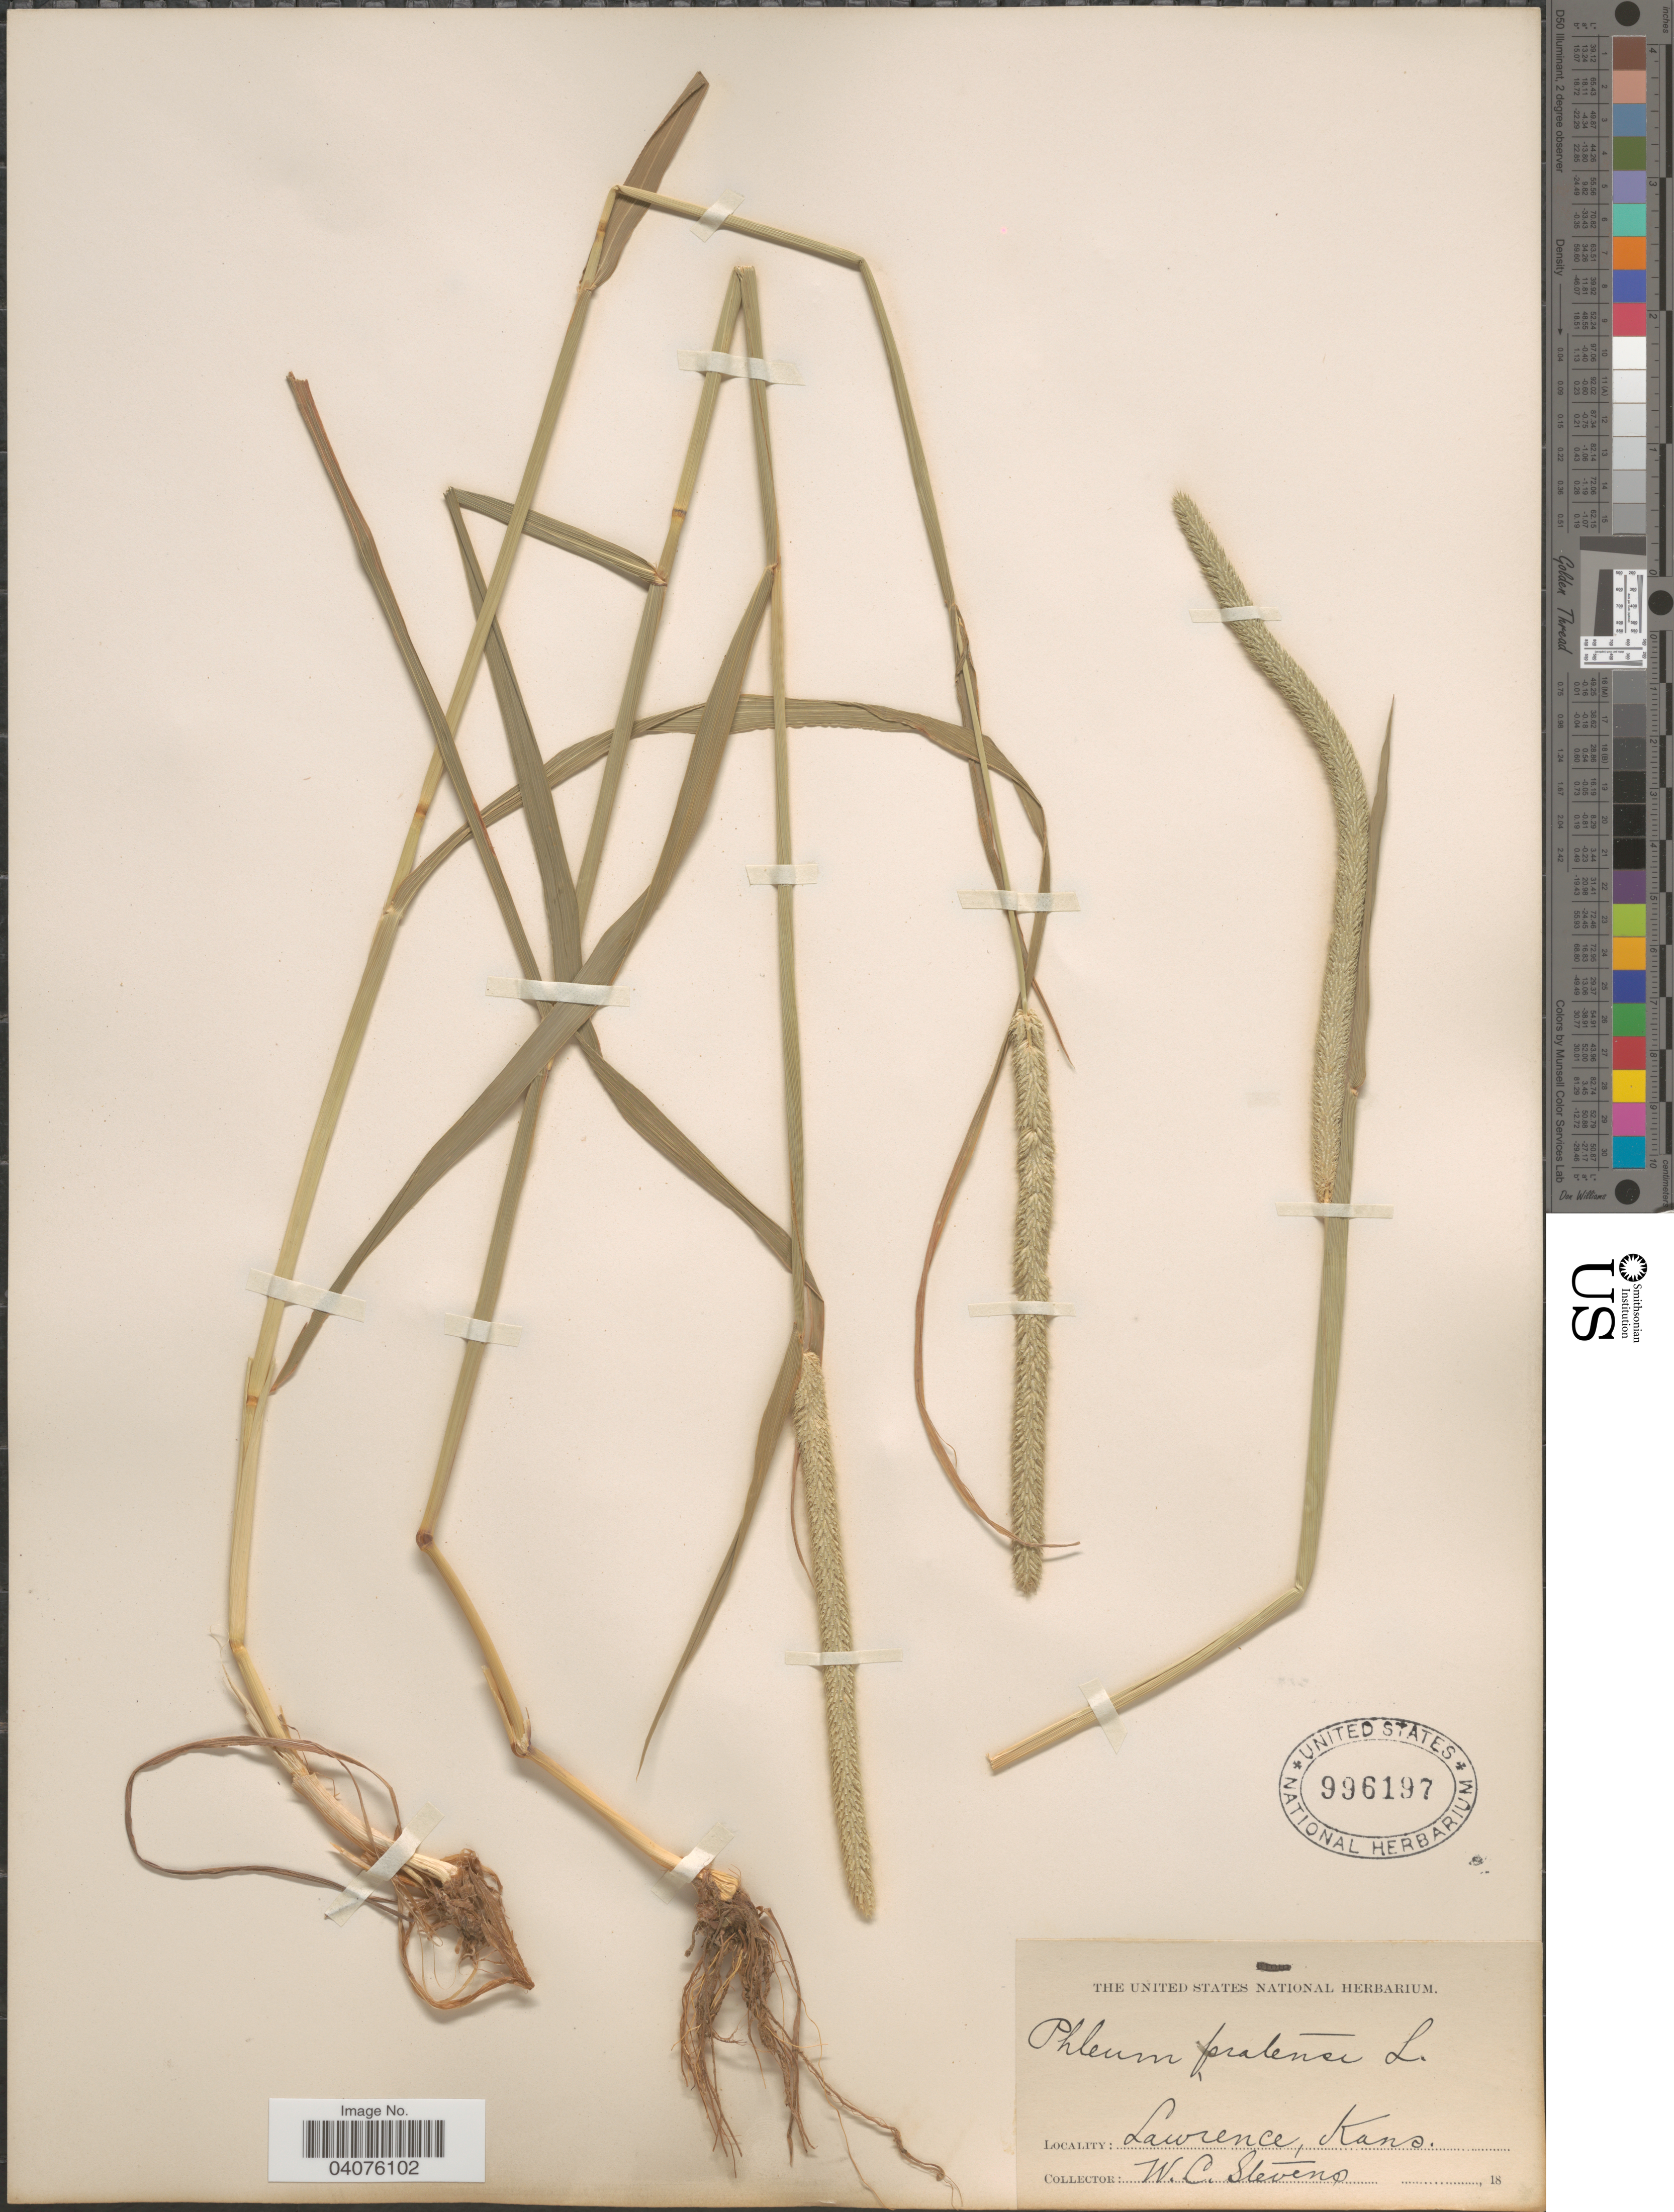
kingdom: Plantae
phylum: Tracheophyta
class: Liliopsida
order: Poales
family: Poaceae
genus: Phleum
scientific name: Phleum pratense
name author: L.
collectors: W. C. Stevens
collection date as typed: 18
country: United States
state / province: Kansas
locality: Lawrence.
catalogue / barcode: US 996197